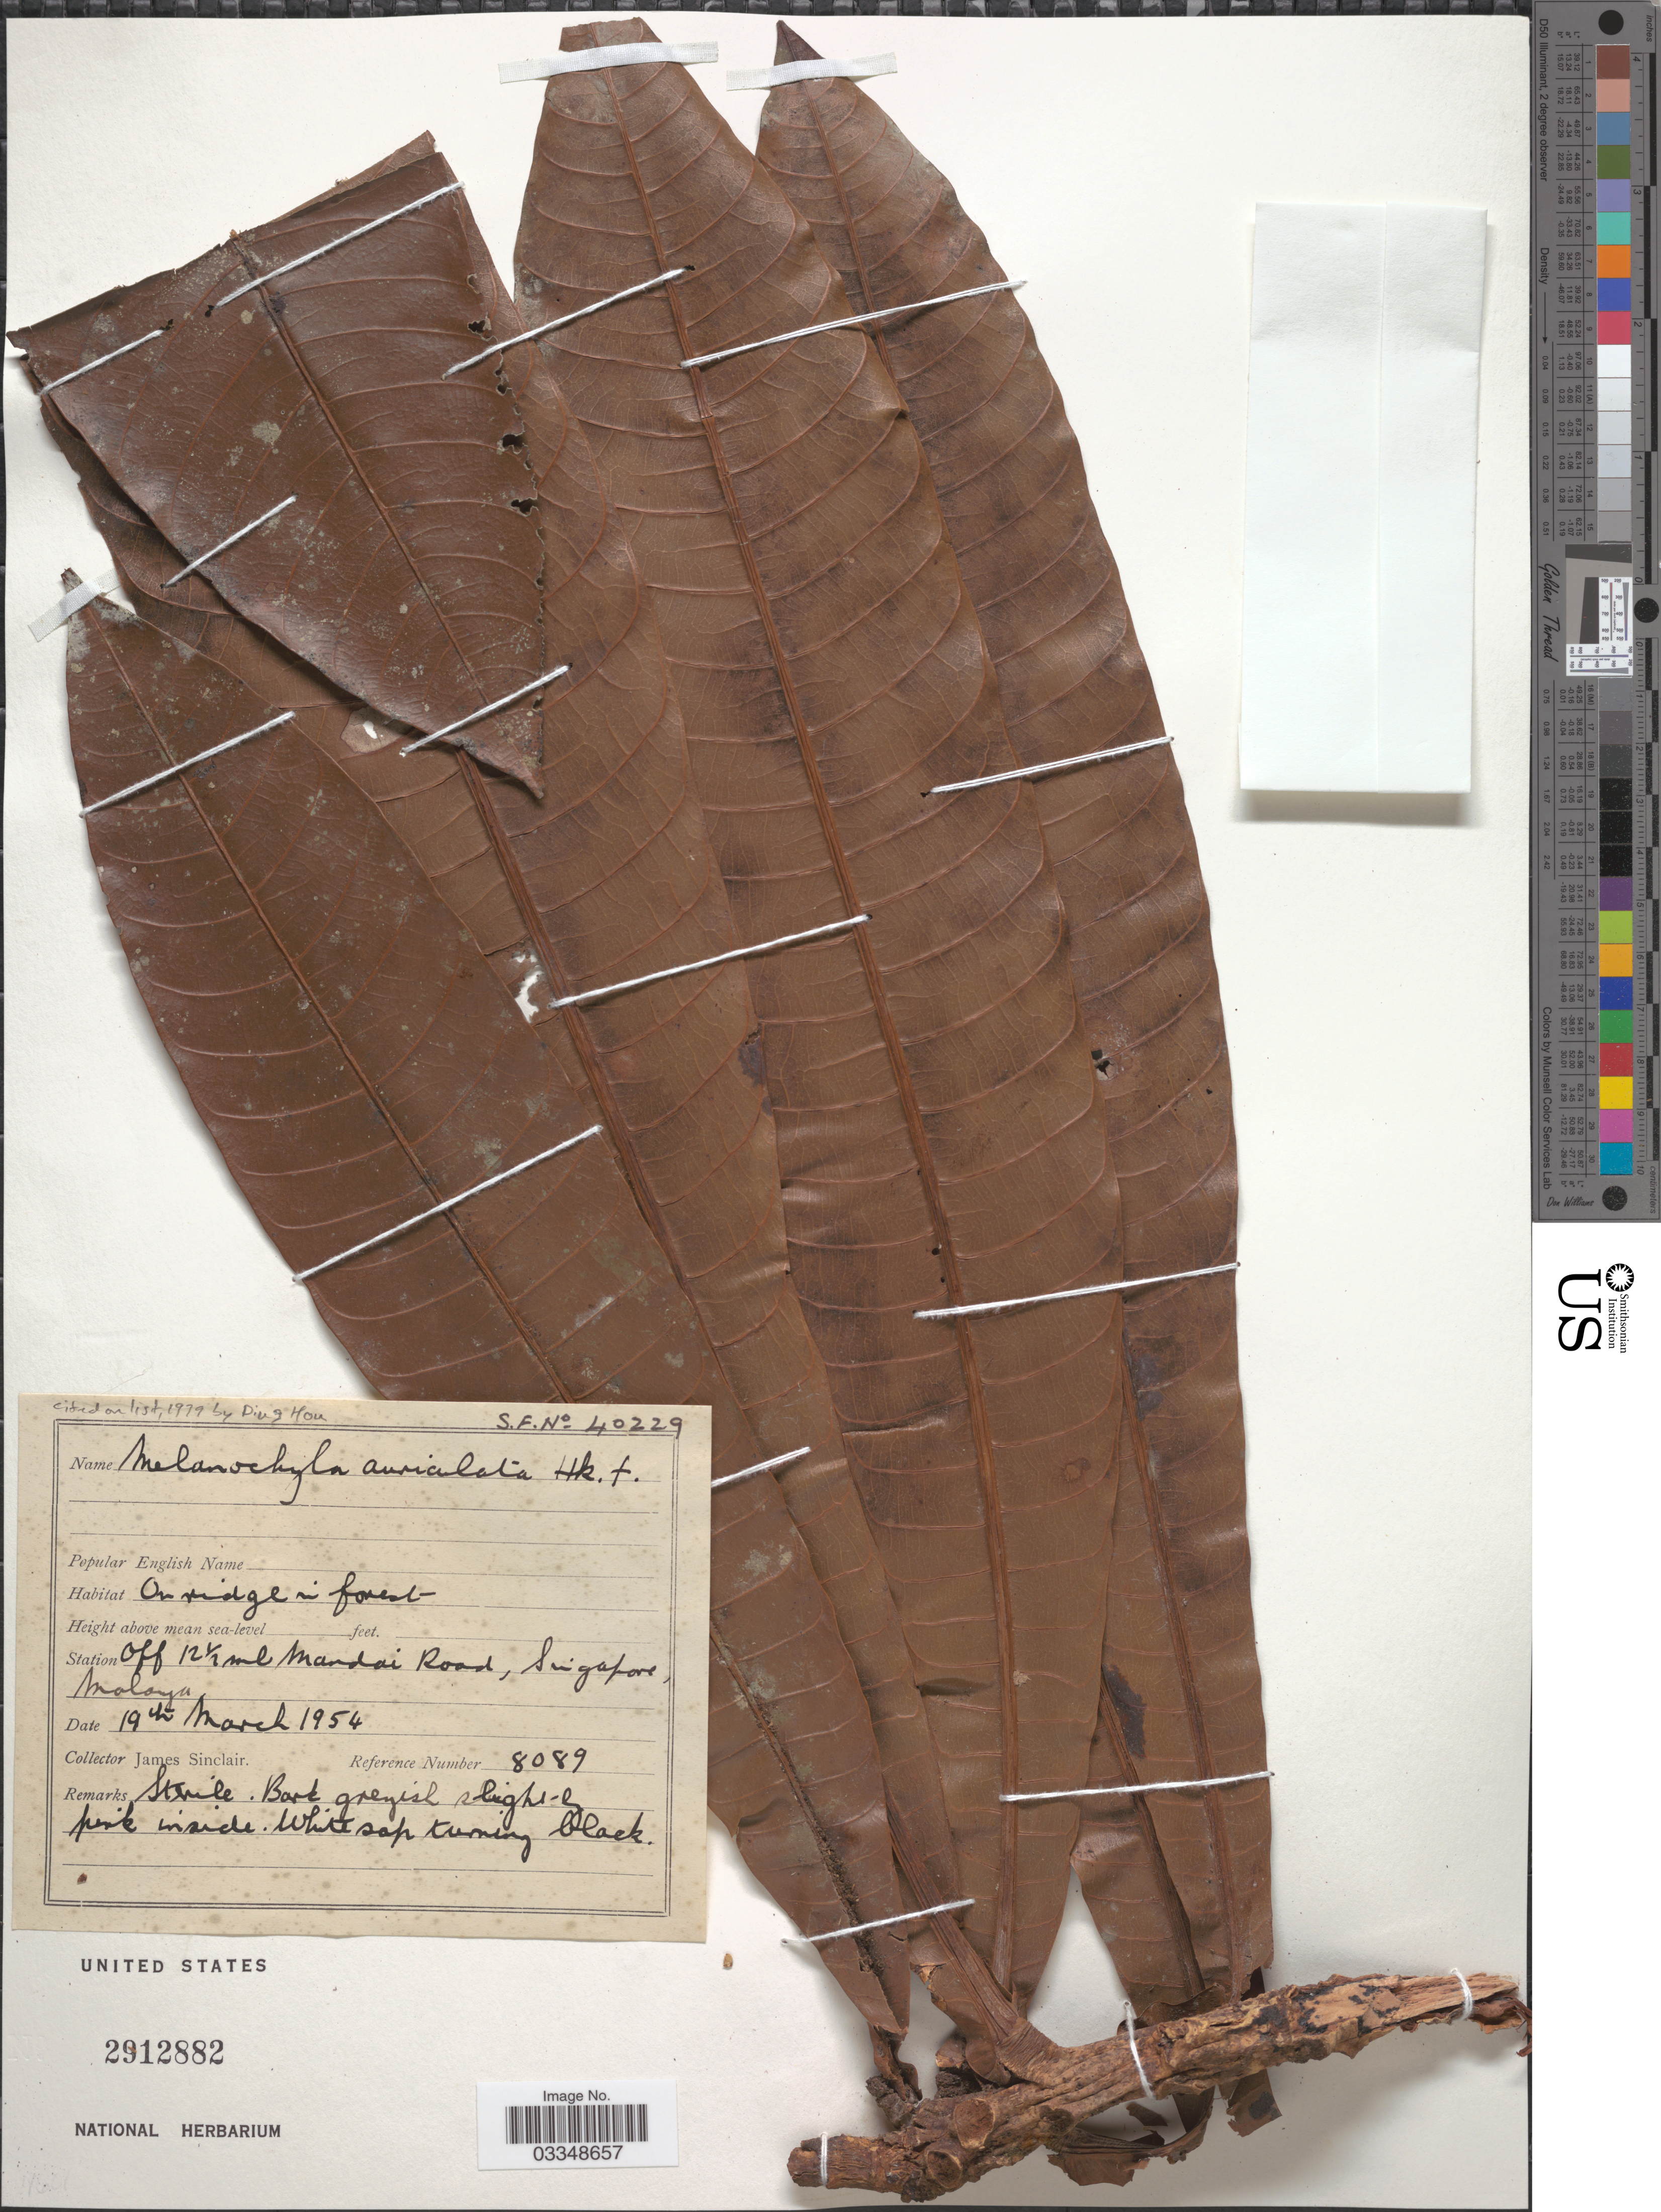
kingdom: Plantae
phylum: Tracheophyta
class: Magnoliopsida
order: Sapindales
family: Anacardiaceae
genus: Melanochyla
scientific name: Melanochyla auriculata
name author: Hook. f.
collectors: J. Sinclair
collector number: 8089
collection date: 1954-03-19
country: Singapore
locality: Station Off 12½ ml Mandai Road, Malaya.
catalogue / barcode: US 2912882